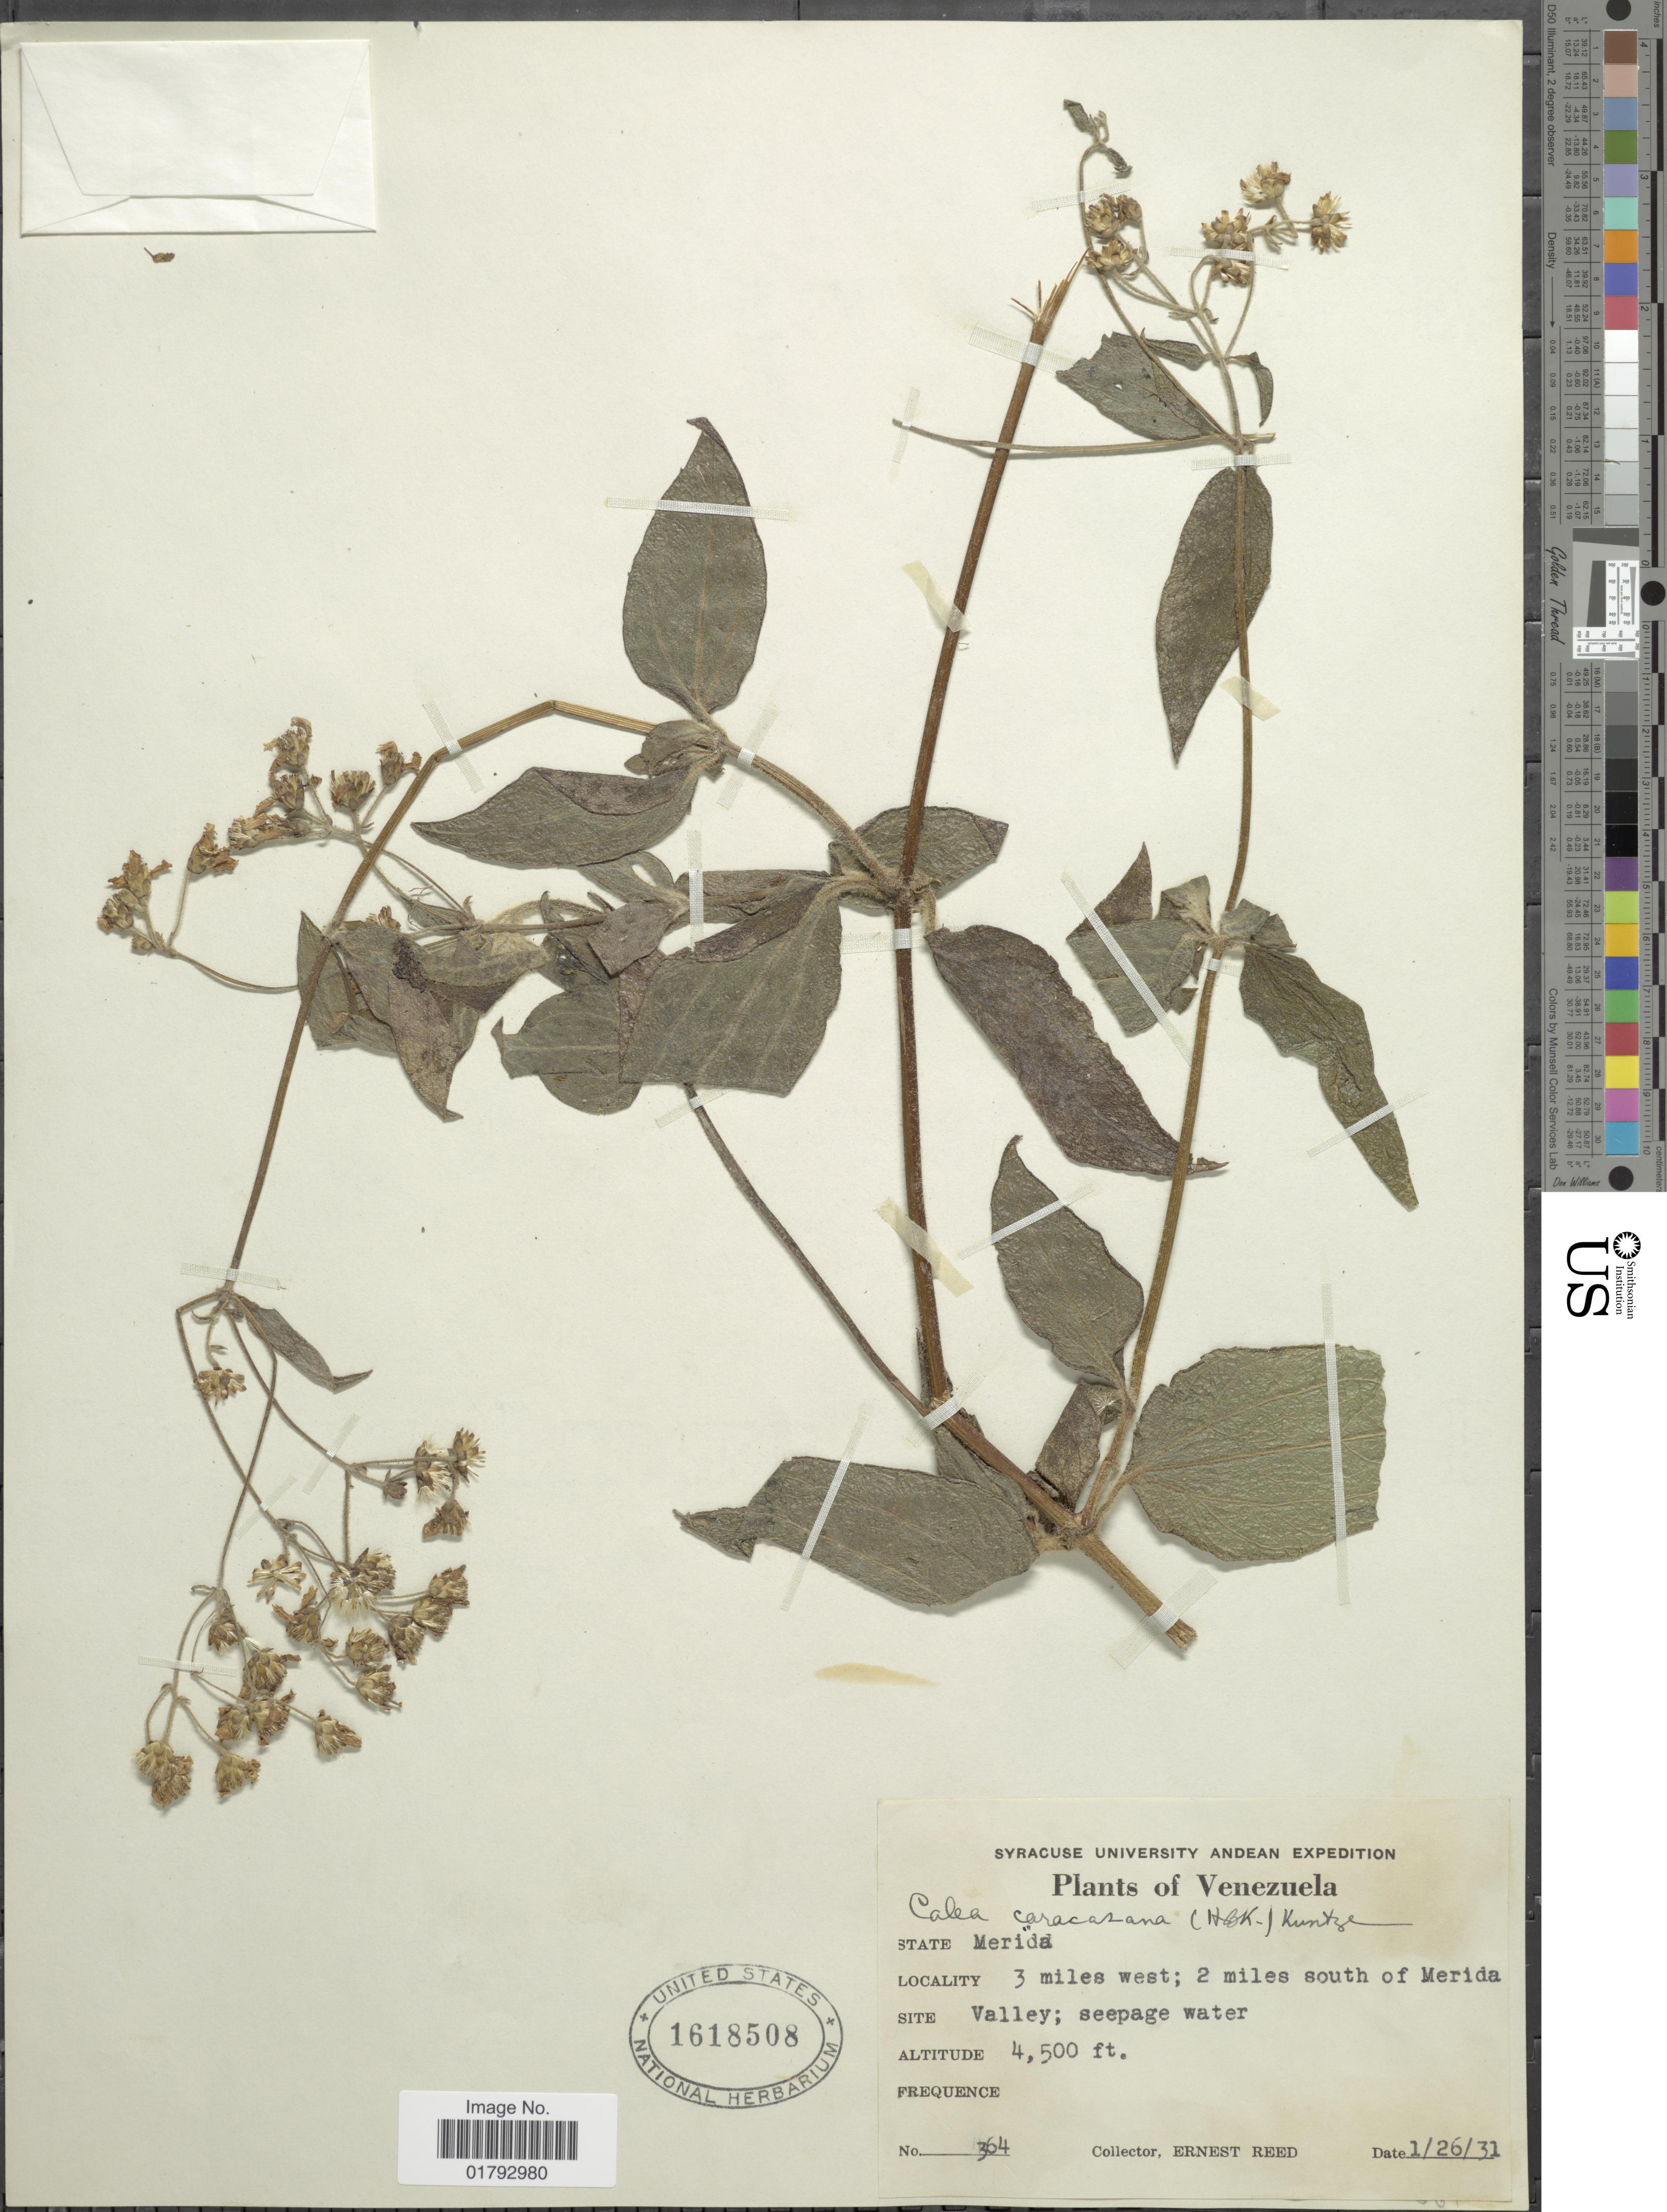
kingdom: Plantae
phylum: Tracheophyta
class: Magnoliopsida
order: Asterales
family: Asteraceae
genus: Alloispermum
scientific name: Alloispermum caracasanum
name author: (Kunth) H. Rob.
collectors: E. Reed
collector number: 364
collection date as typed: Transcribed d/m/y: 26/1/31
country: Venezuela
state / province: Mérida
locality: State Merida: 3 miles west; 2 miles south of Merida,Valley.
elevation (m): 1372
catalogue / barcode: US 161508